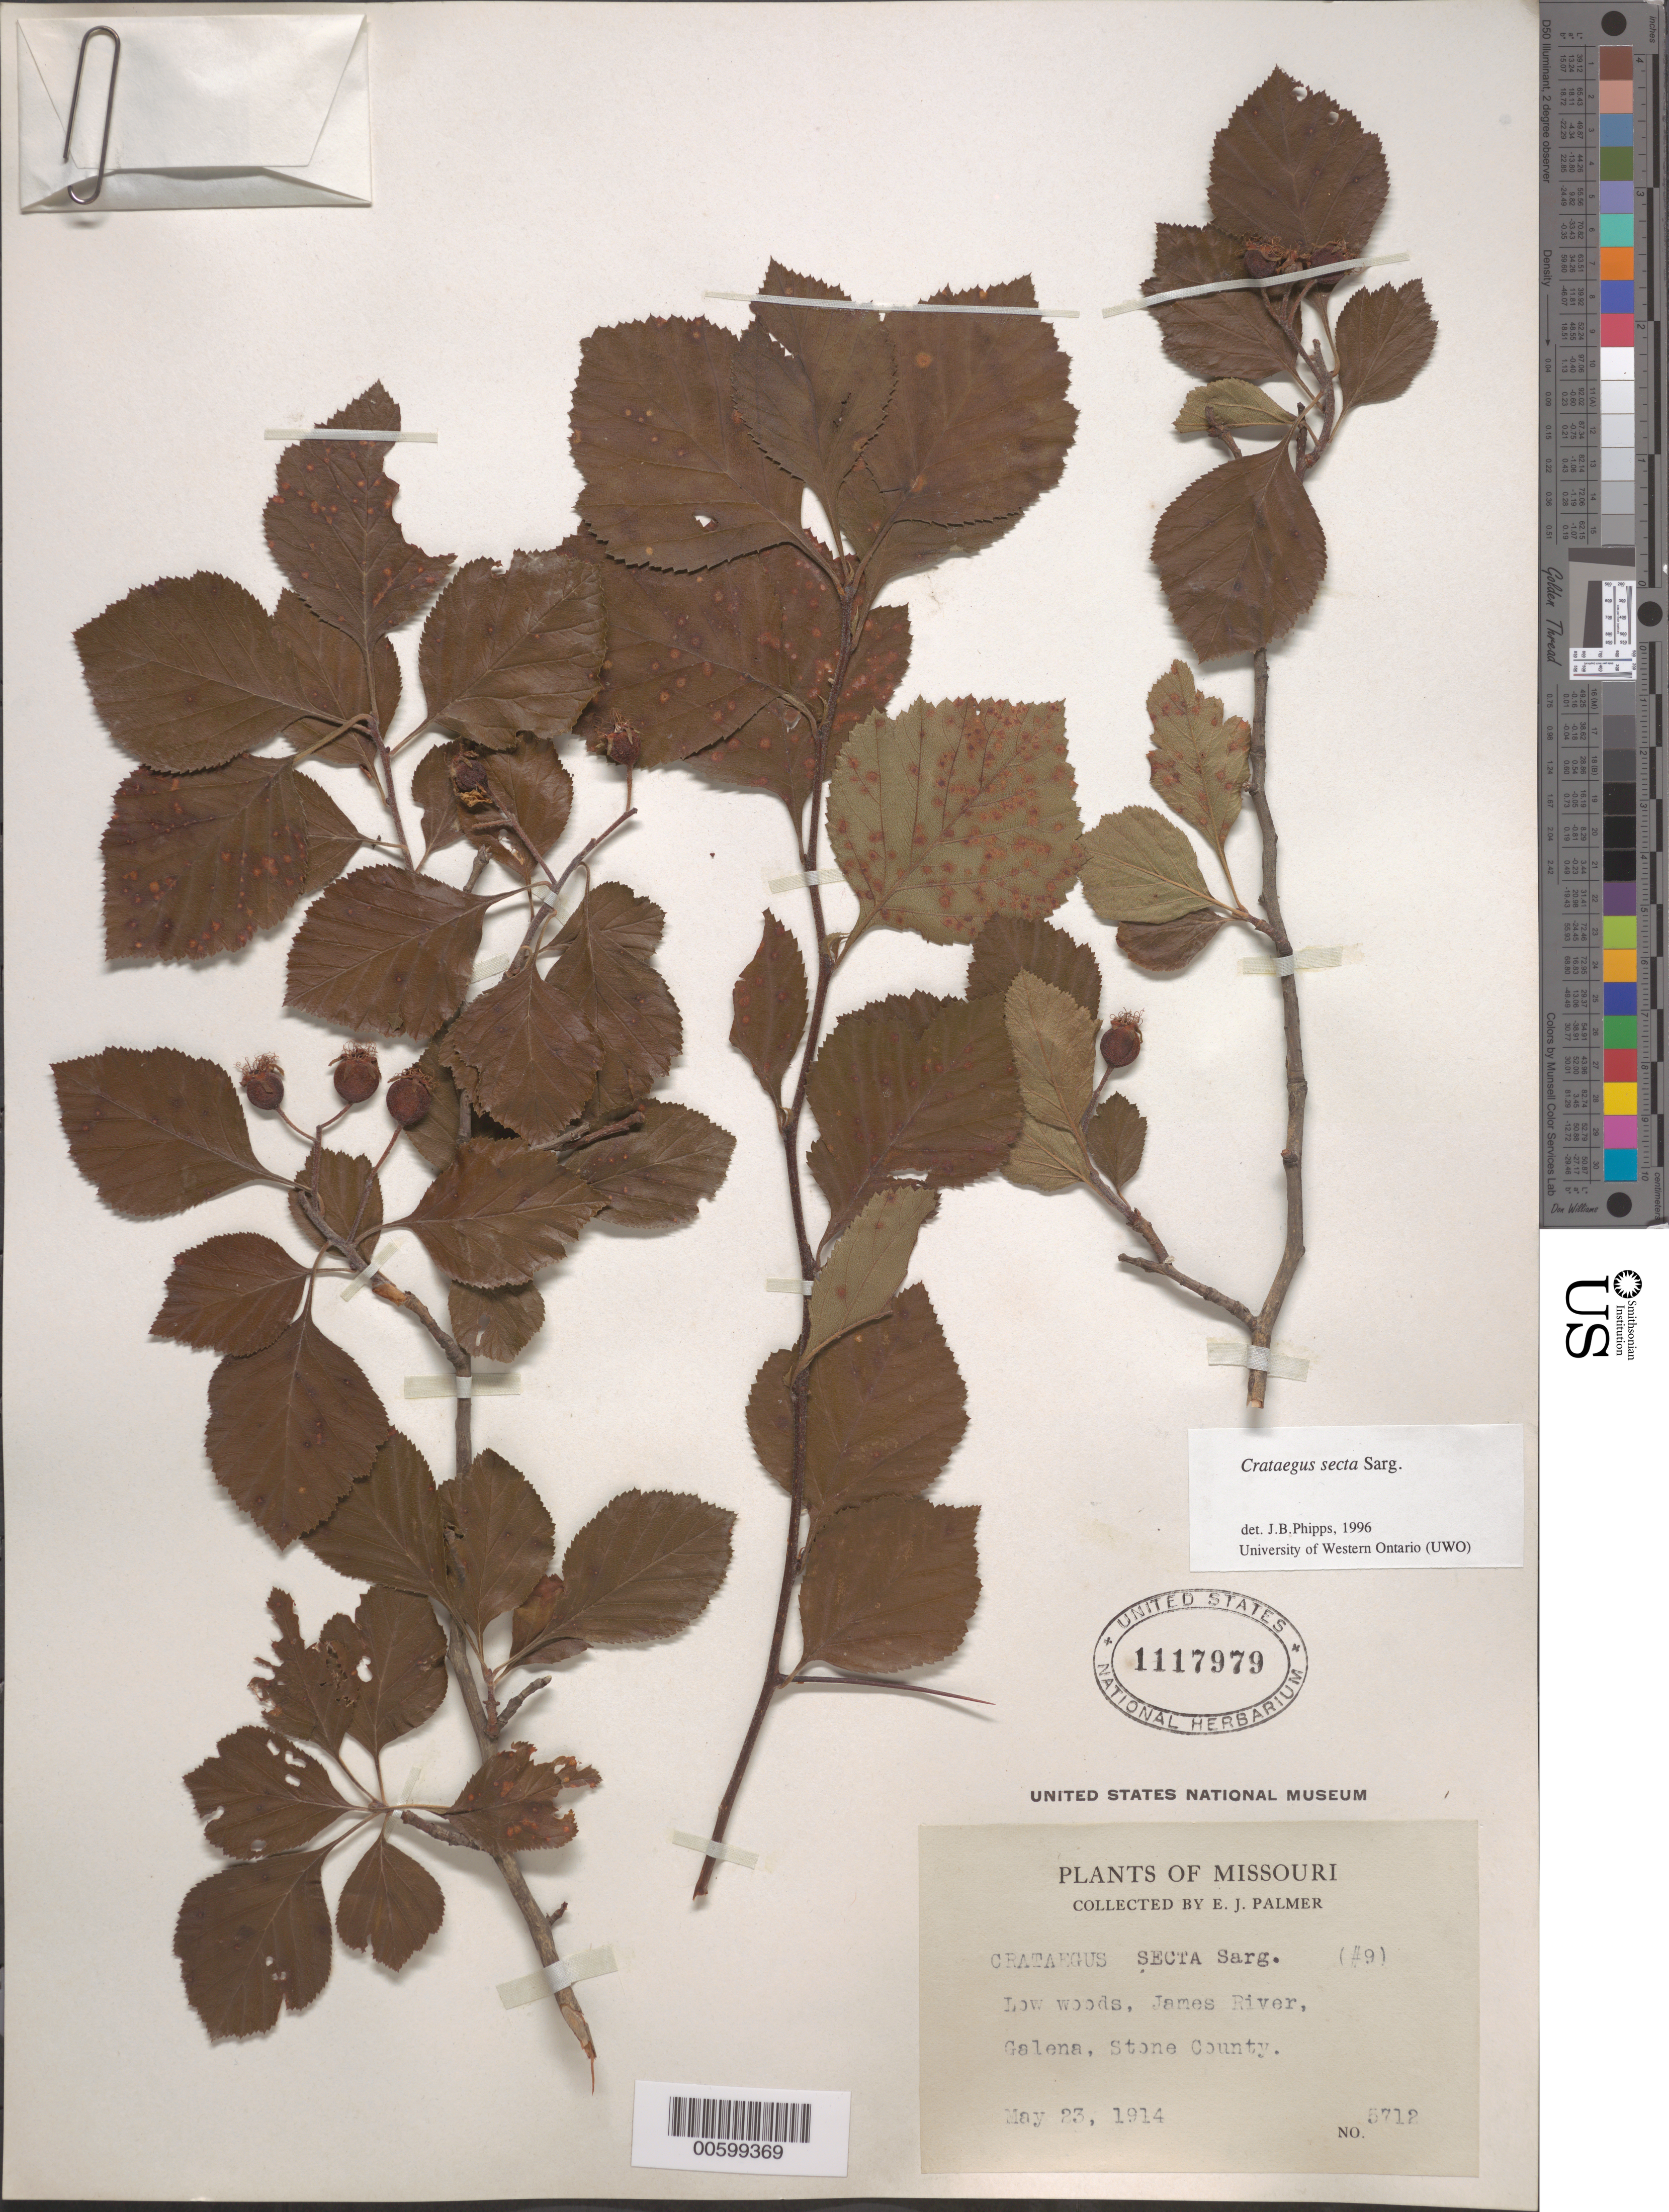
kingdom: Plantae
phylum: Tracheophyta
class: Magnoliopsida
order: Rosales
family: Rosaceae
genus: Crataegus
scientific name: Crataegus collina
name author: Chapm.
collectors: E. J. Palmer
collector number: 5712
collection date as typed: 23 May 1914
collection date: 1914-05-23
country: United States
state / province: Missouri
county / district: Stone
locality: Galena, James River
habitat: Low woods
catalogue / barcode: US 1117979